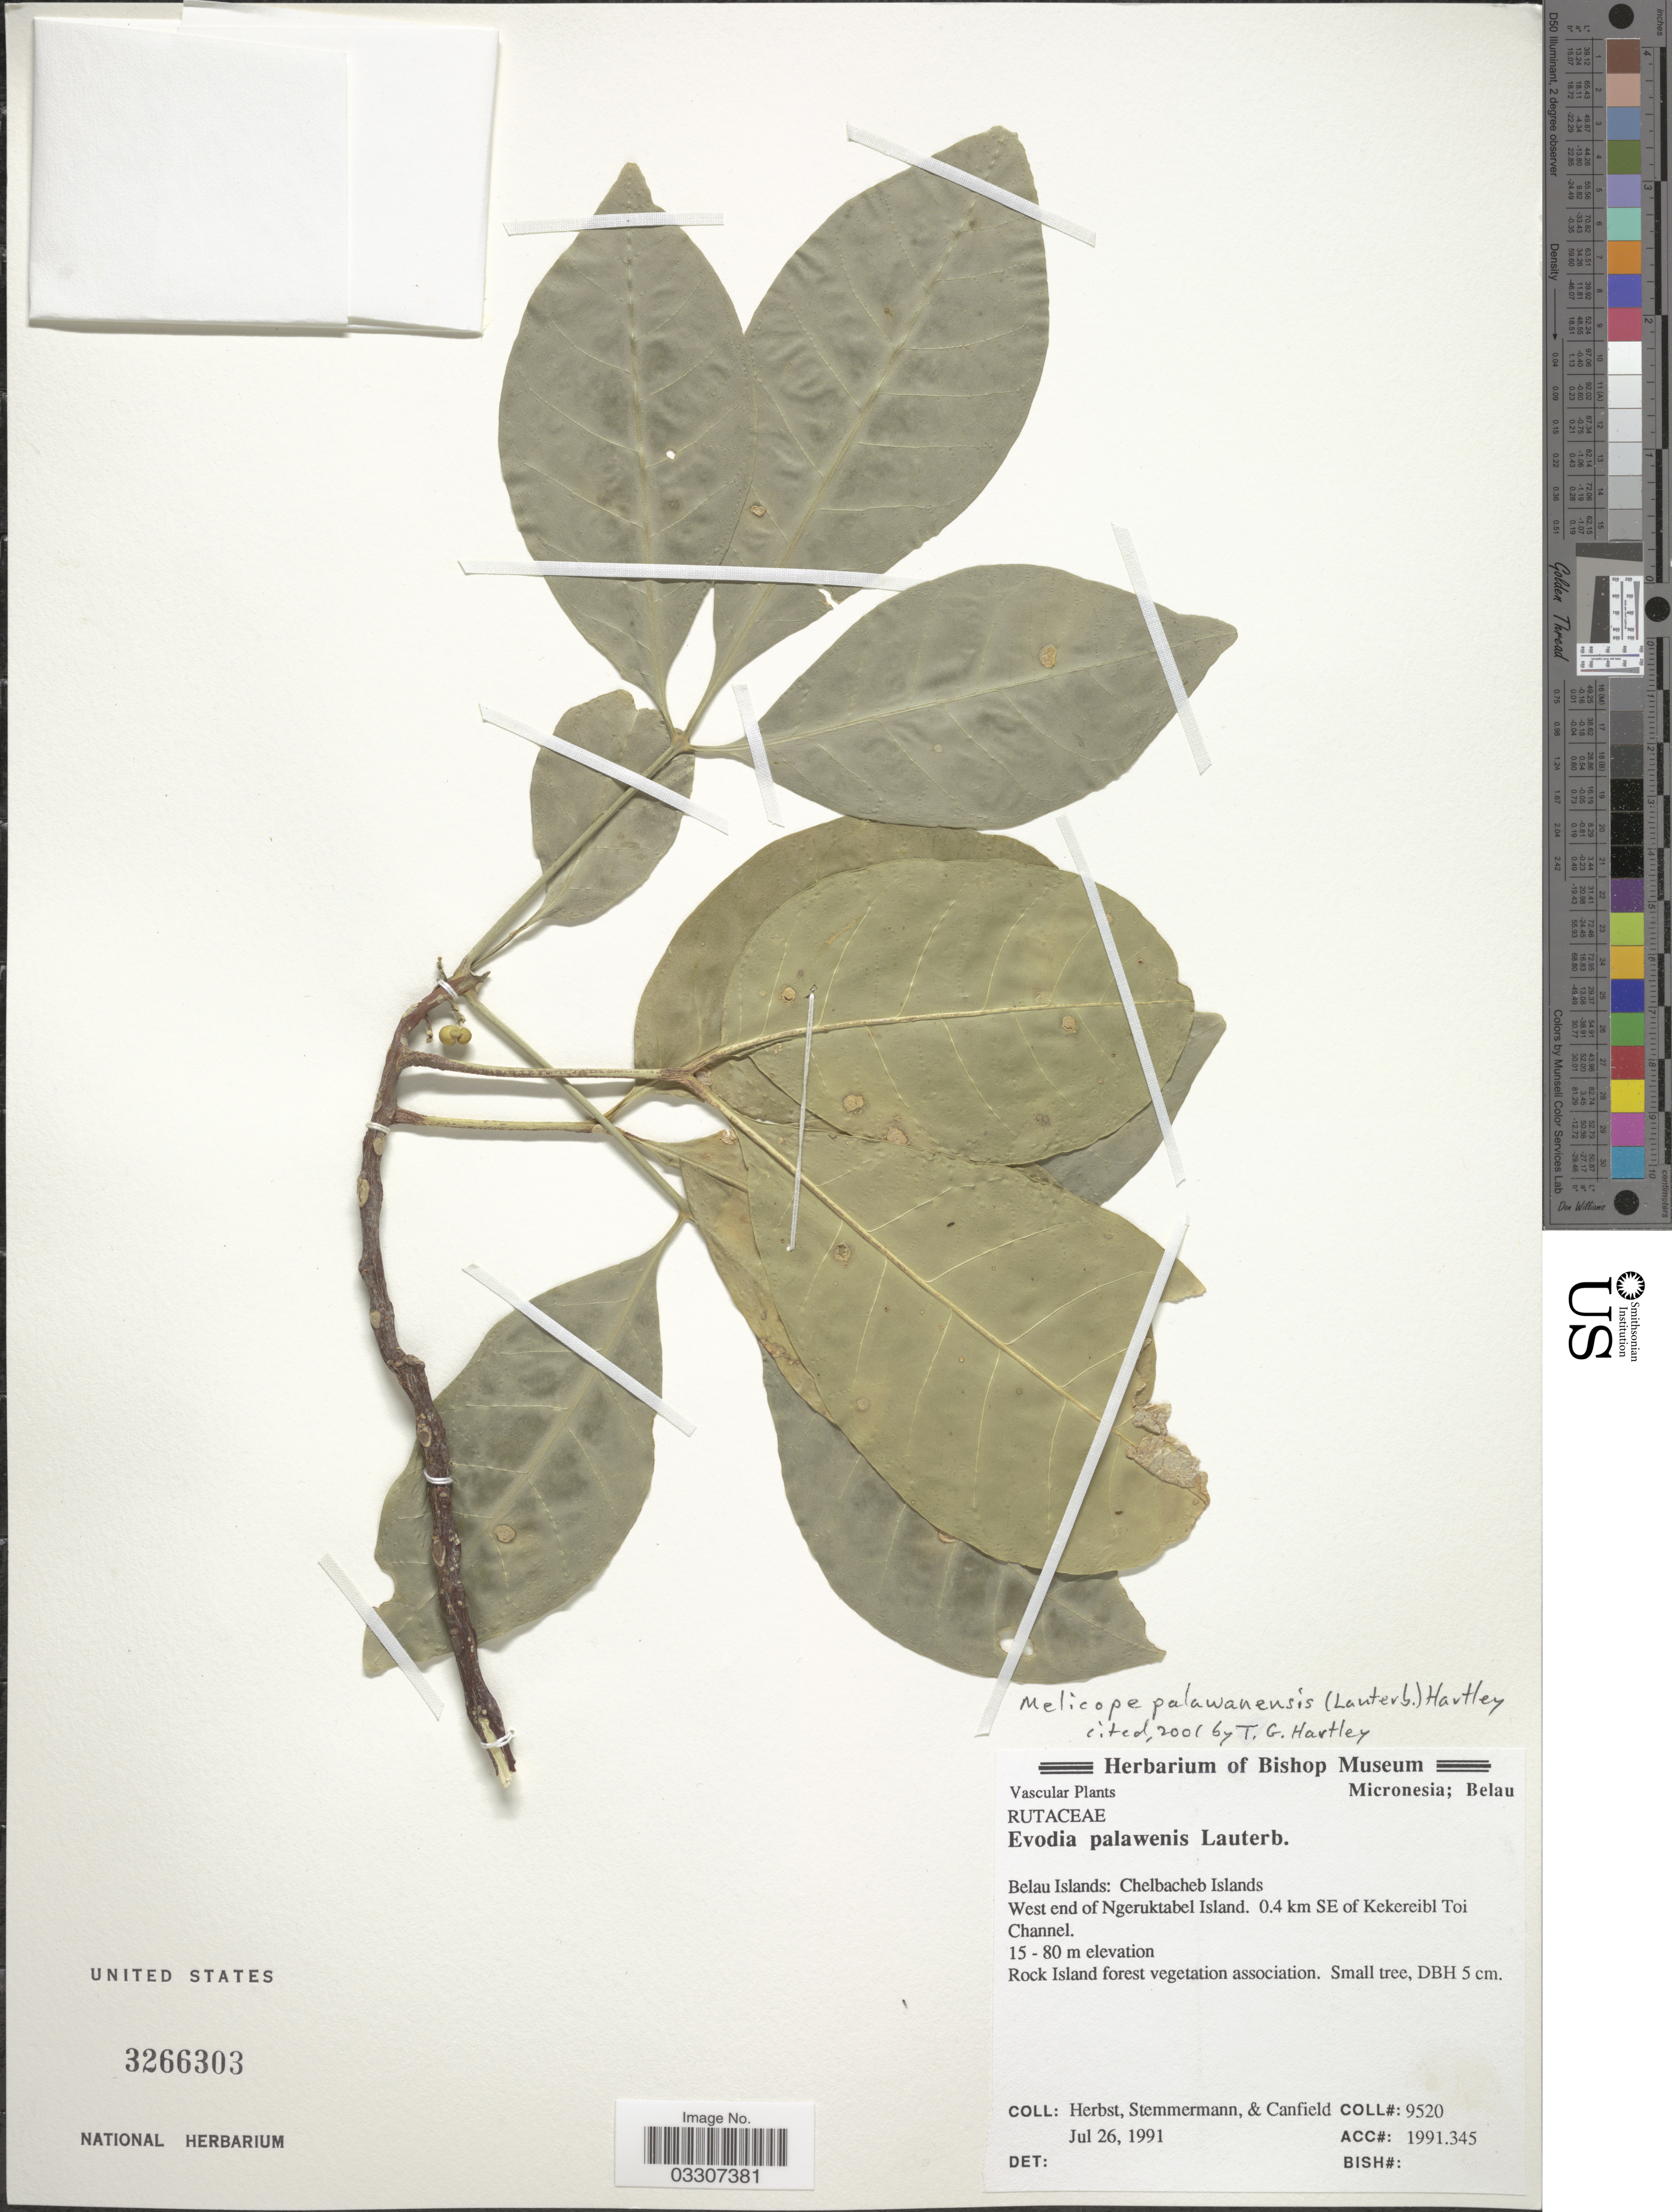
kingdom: Plantae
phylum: Tracheophyta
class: Magnoliopsida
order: Sapindales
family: Rutaceae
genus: Melicope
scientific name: Melicope palawensis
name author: (Lauterb.) T.G. Hartley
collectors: -. Herbst, -. Stemmermann & -. Canfield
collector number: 9520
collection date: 1991-07-26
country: Palau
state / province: Koror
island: Ngeruktabel [Urukthapel]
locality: Micronesia. Belau Islands: Chelbacheb Islands. West end of Ngeruktabel Island. 0.4 km SE of Kekereibl Toi Channel.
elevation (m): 15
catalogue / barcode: US 3266303